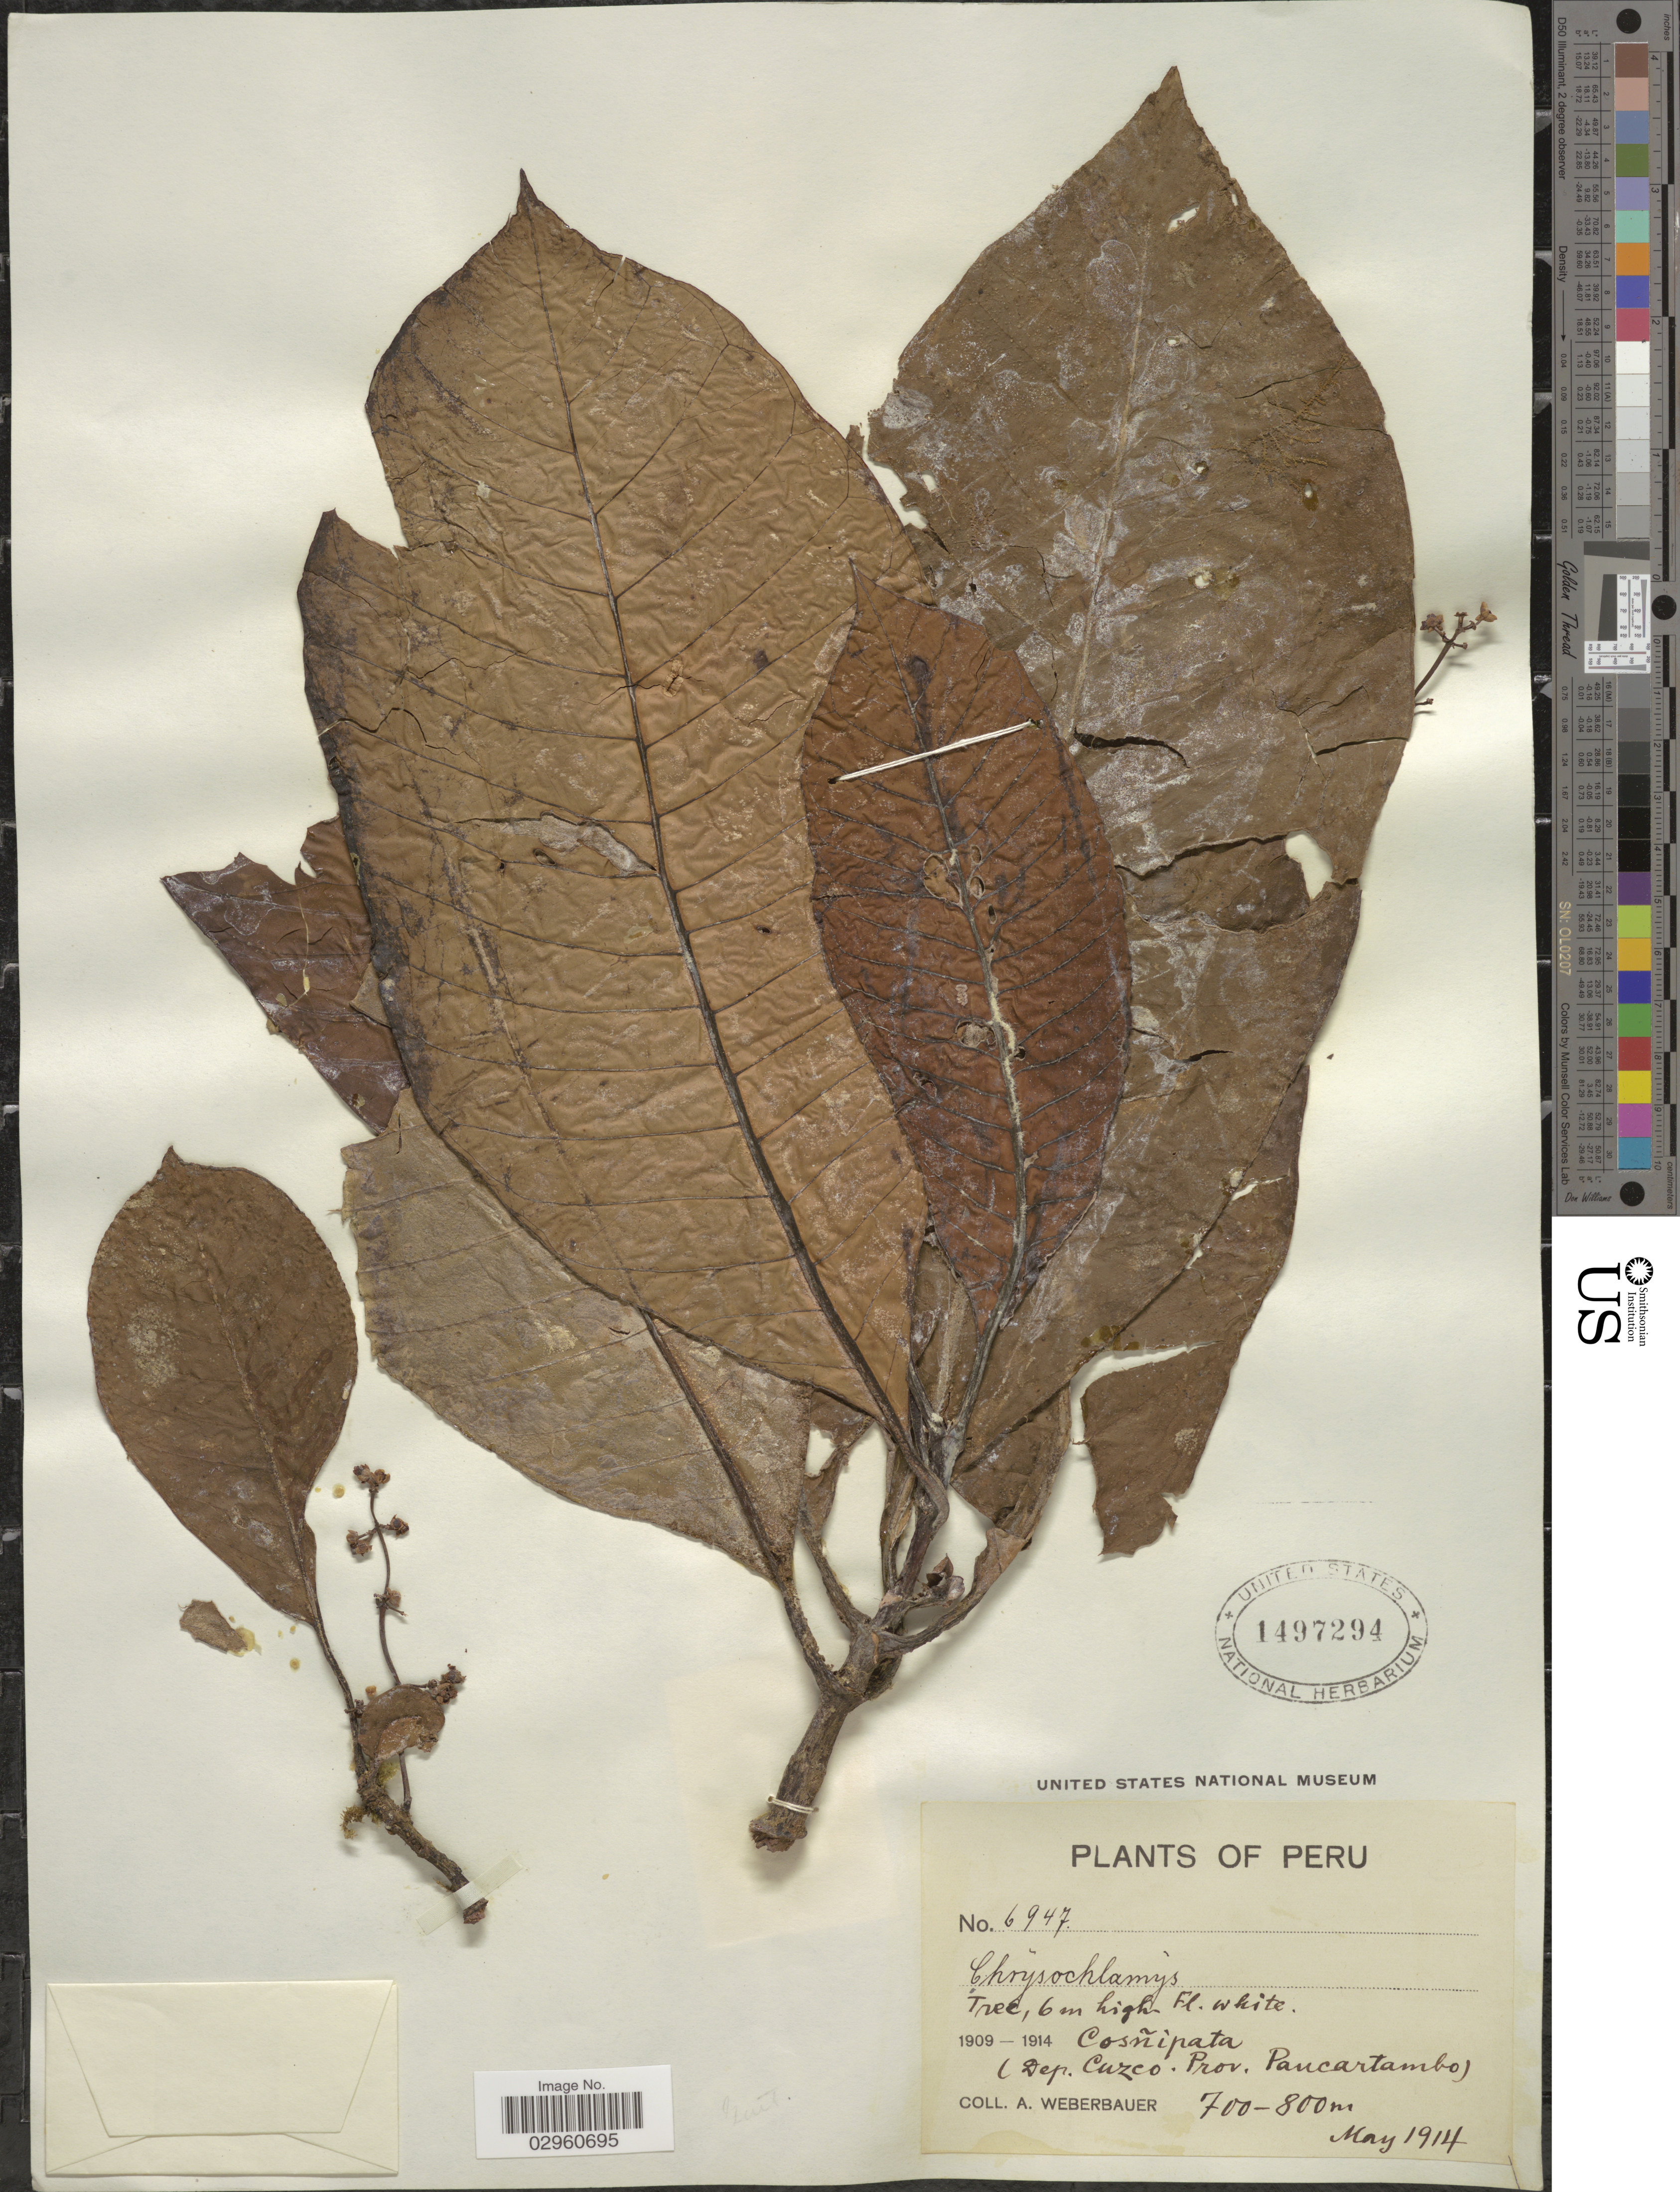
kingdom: Plantae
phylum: Tracheophyta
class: Magnoliopsida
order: Malpighiales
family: Clusiaceae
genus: Chrysochlamys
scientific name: Chrysochlamys sp.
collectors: A. Weberbauer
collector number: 6947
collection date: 1914-05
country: Peru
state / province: Cusco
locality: Cosñipata. (Dep. Cuzco. prov. Paucartambo).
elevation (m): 700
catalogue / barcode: US 1497294